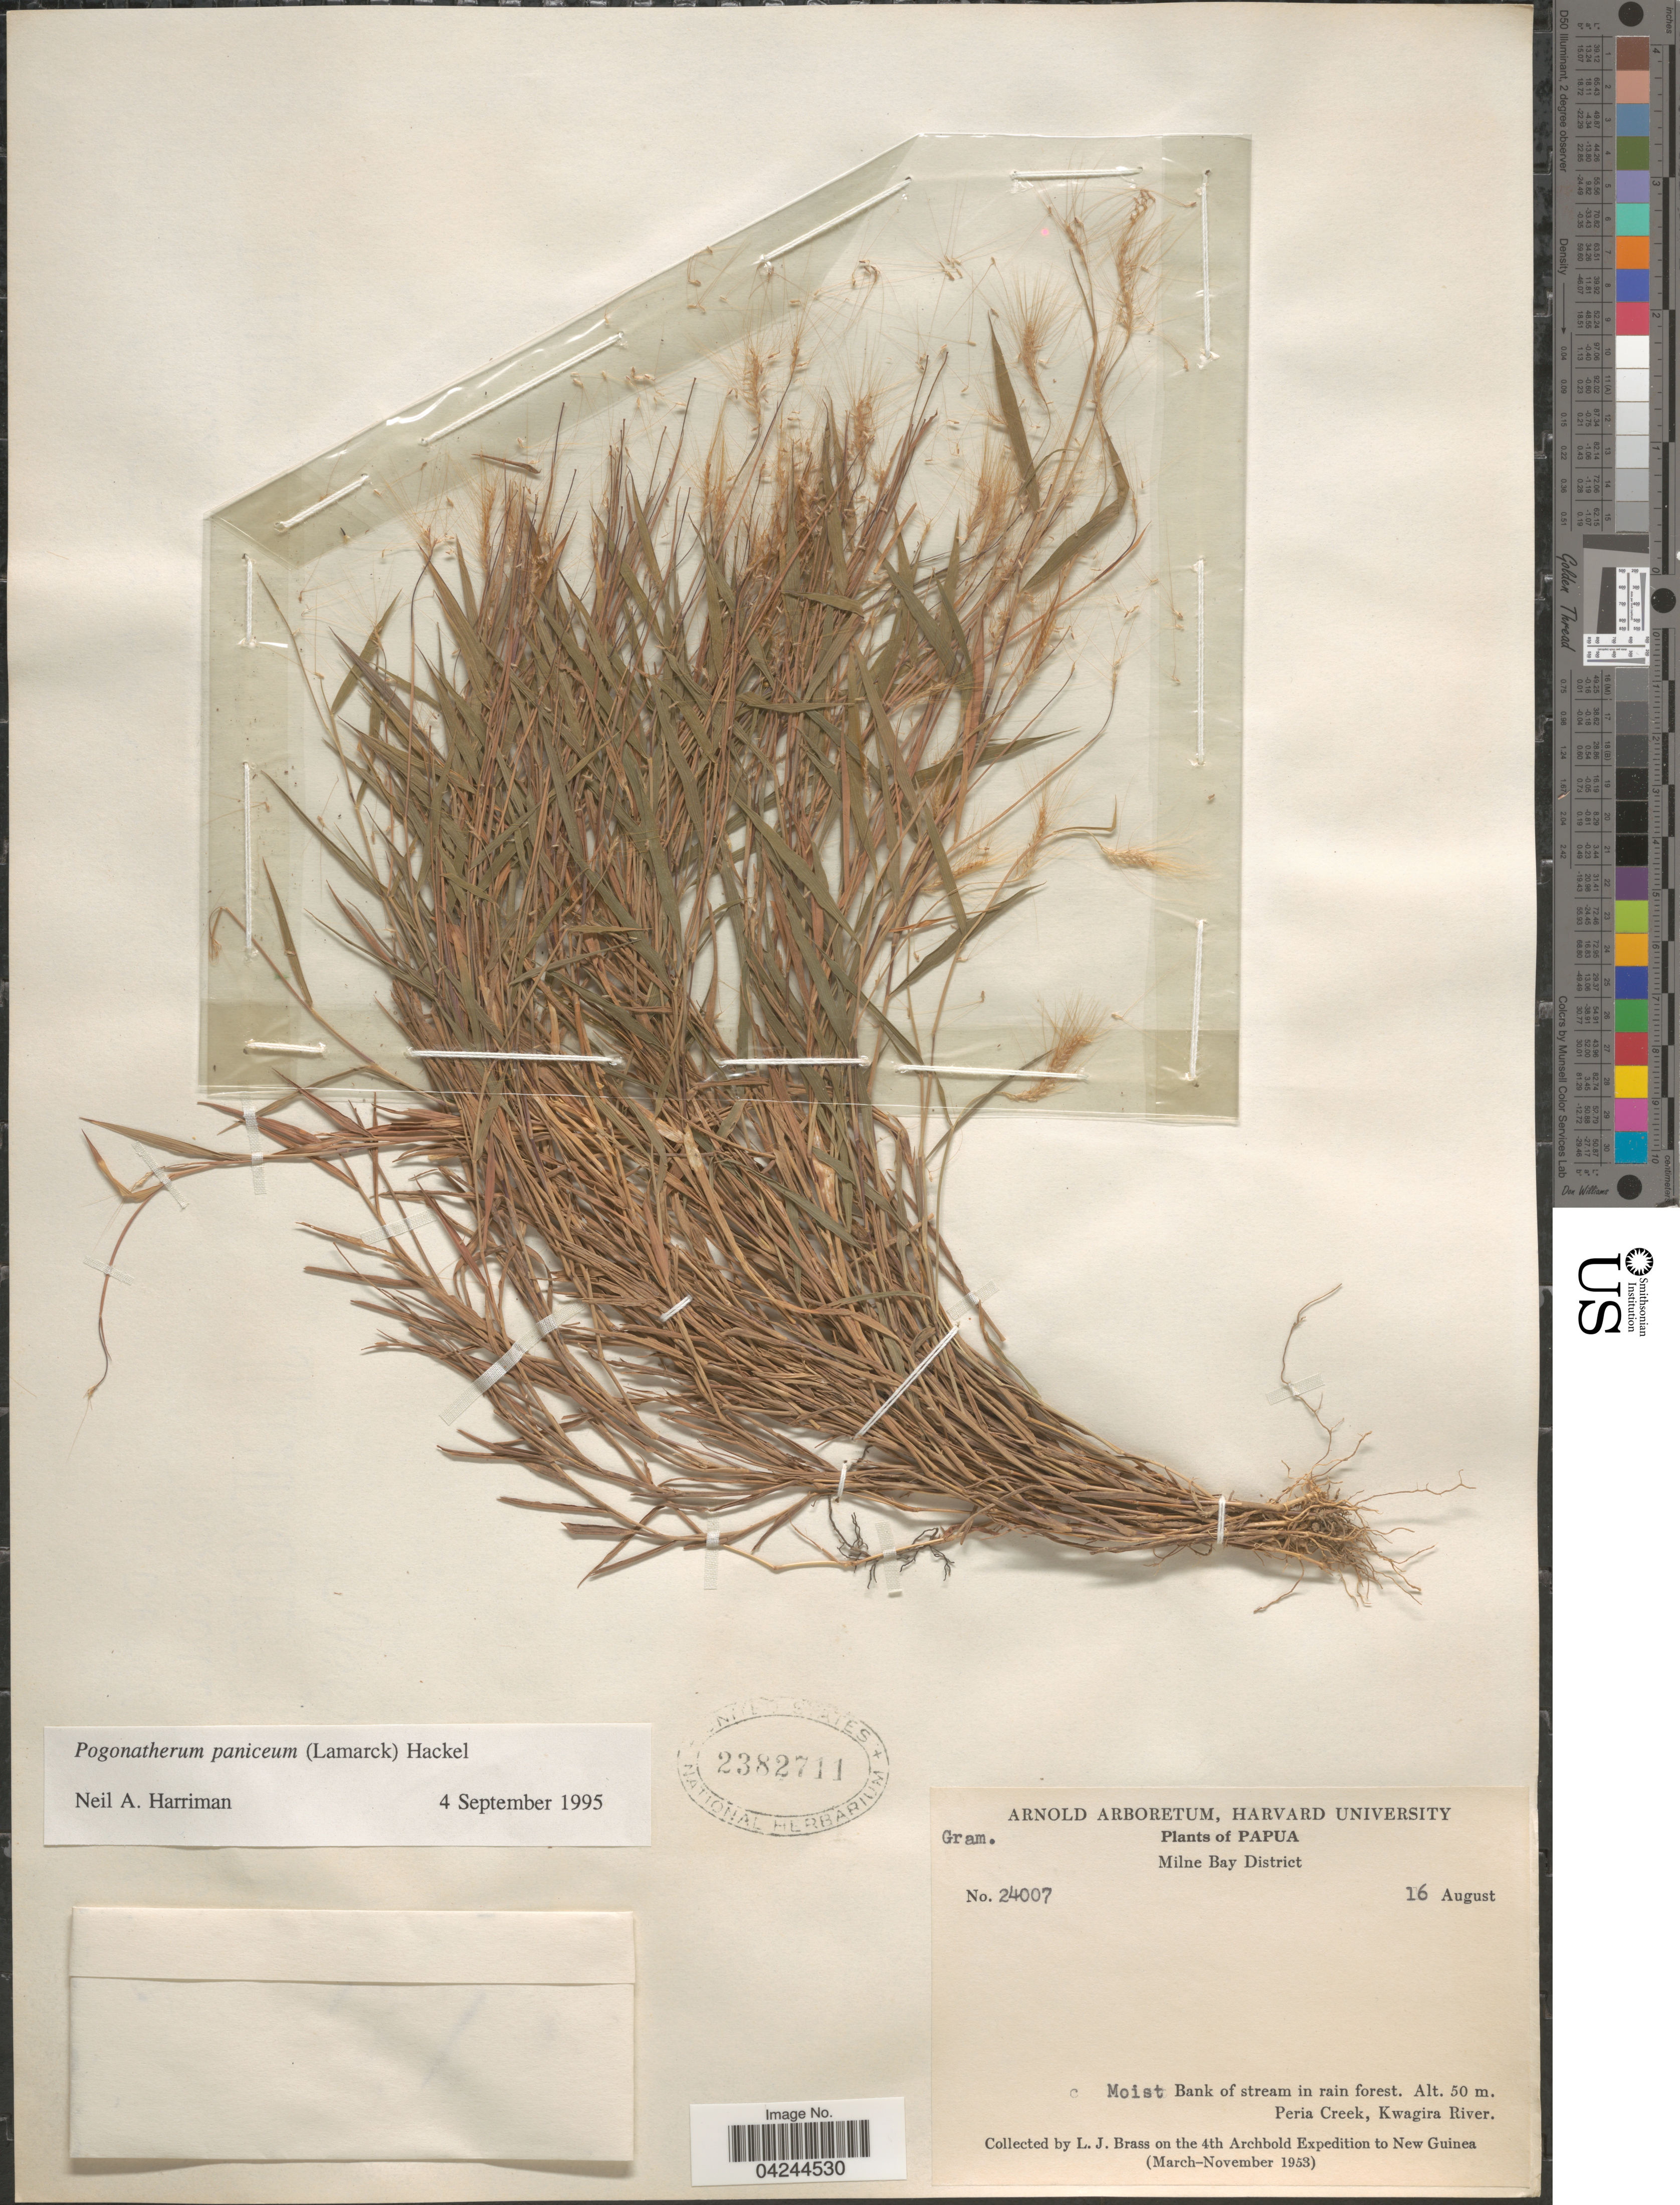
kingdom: Plantae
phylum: Tracheophyta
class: Liliopsida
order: Poales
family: Poaceae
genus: Pogonatherum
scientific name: Pogonatherum paniceum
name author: (Lam.) Hack.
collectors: L. J. Brass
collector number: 24007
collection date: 1953-08-16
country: Papua New Guinea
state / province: Milne Bay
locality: Papua. Milne Bay District. Moist Bank of stream in rain forest. Peria Creek, Kwagira River. The 4th Archbold Expedition to New Guinea (March-November 1953).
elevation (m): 50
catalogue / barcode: US 2382711